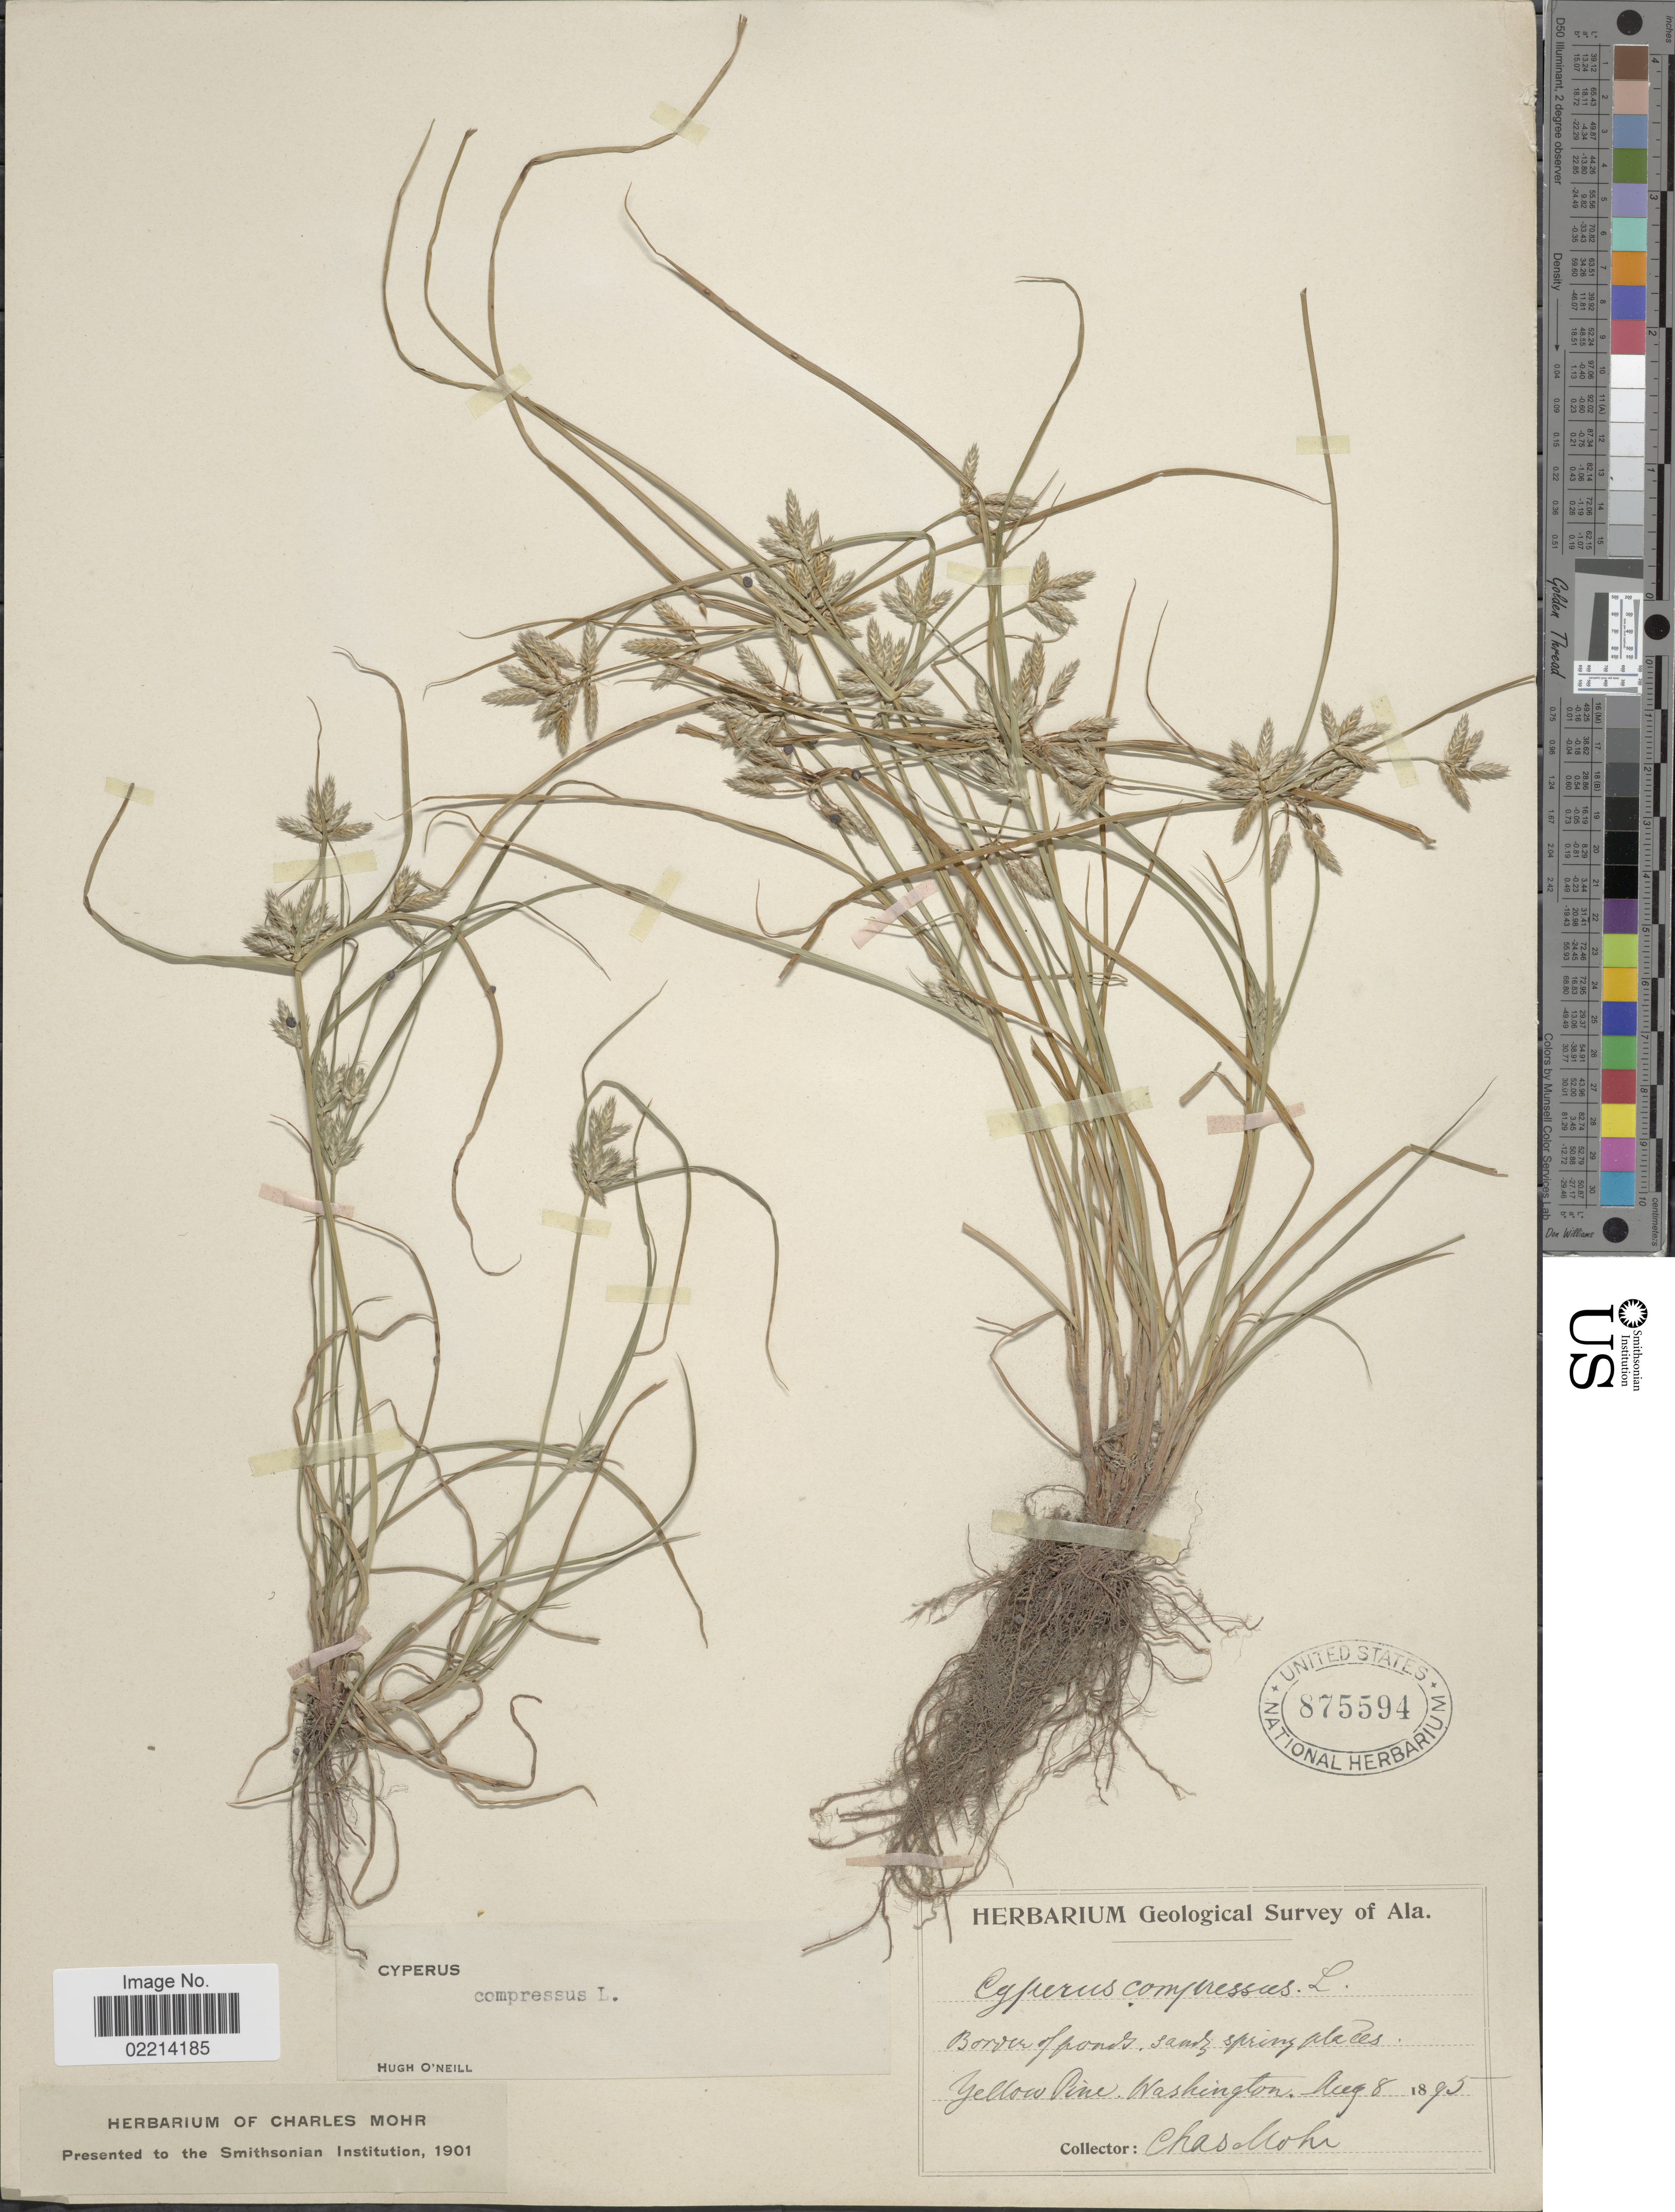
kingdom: Plantae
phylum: Tracheophyta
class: Liliopsida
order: Poales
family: Cyperaceae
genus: Cyperus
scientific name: Cyperus compressus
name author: L.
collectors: Mohr, C. T. (herbarium)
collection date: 1895-08-08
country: United States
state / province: Alabama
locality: Yellow Pine, Washington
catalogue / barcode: US 875594